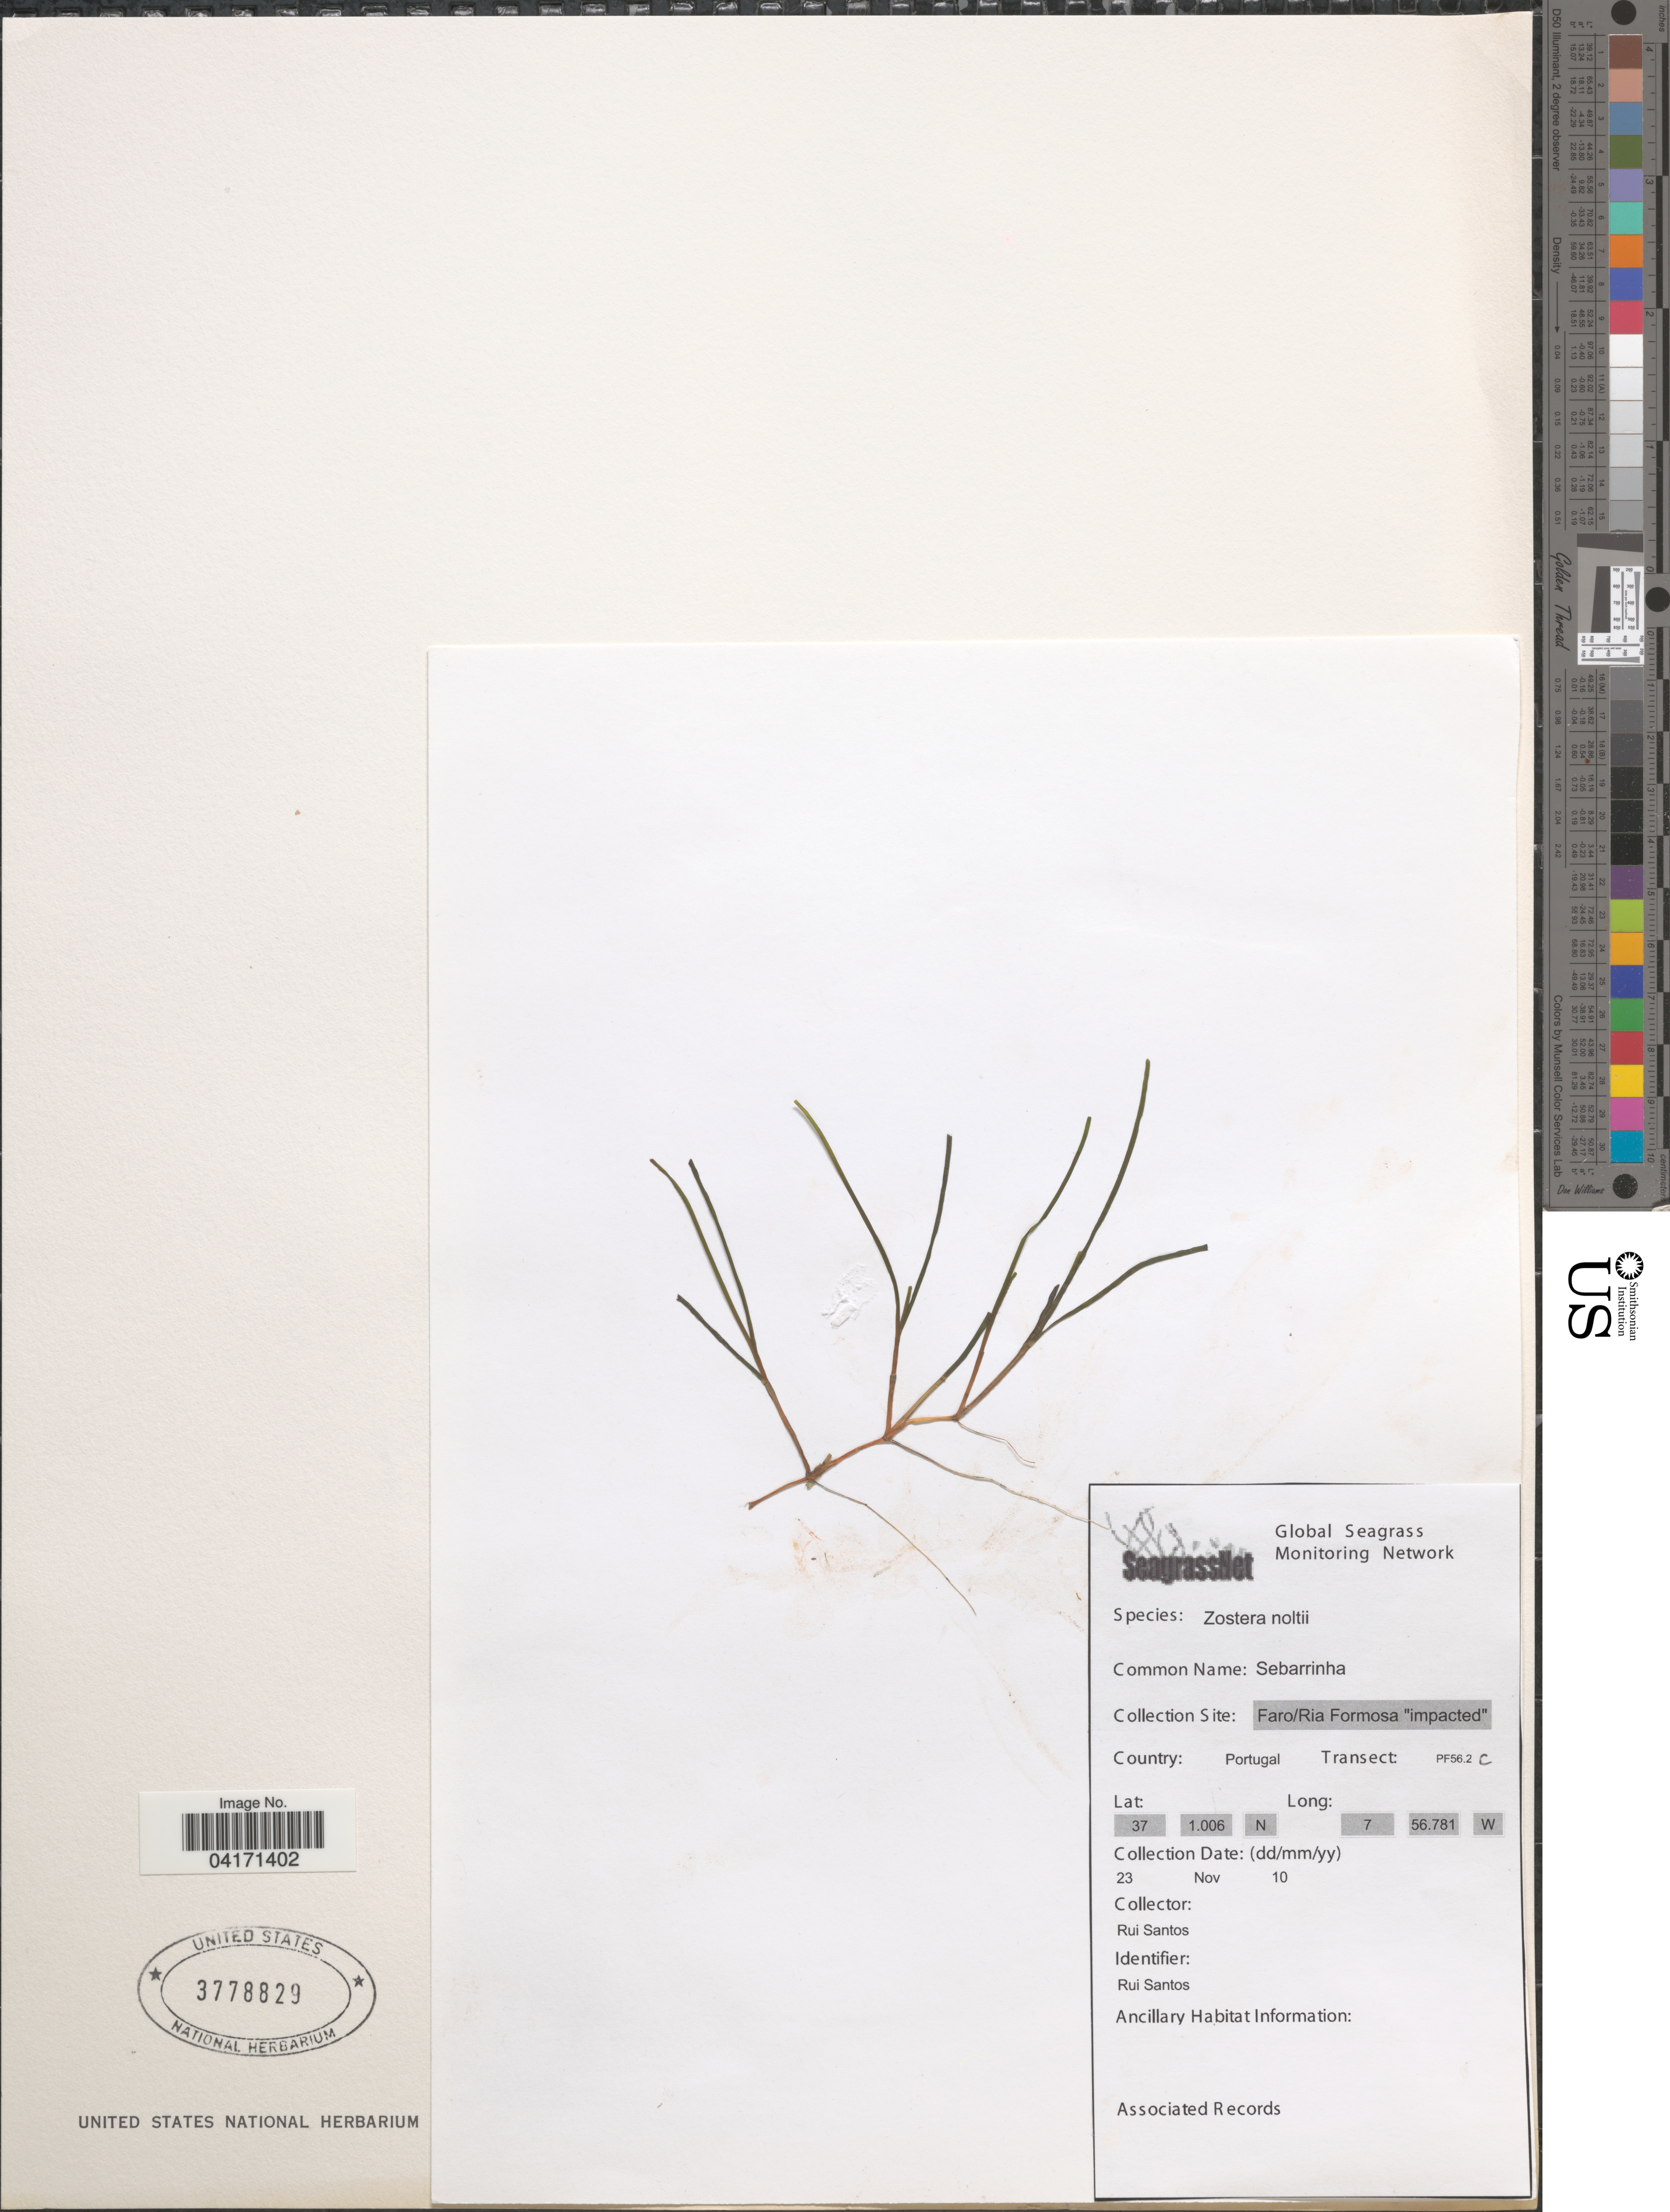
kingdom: Plantae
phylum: Tracheophyta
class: Liliopsida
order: Alismatales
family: Zosteraceae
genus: Zostera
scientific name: Zostera noltii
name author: Hornem.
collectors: R. Santos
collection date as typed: Transcribed d/m/y: 23/11/10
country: Portugal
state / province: Faro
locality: Ria Formosa "impacted". Transect: PF56.2 C.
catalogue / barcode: US 3778829